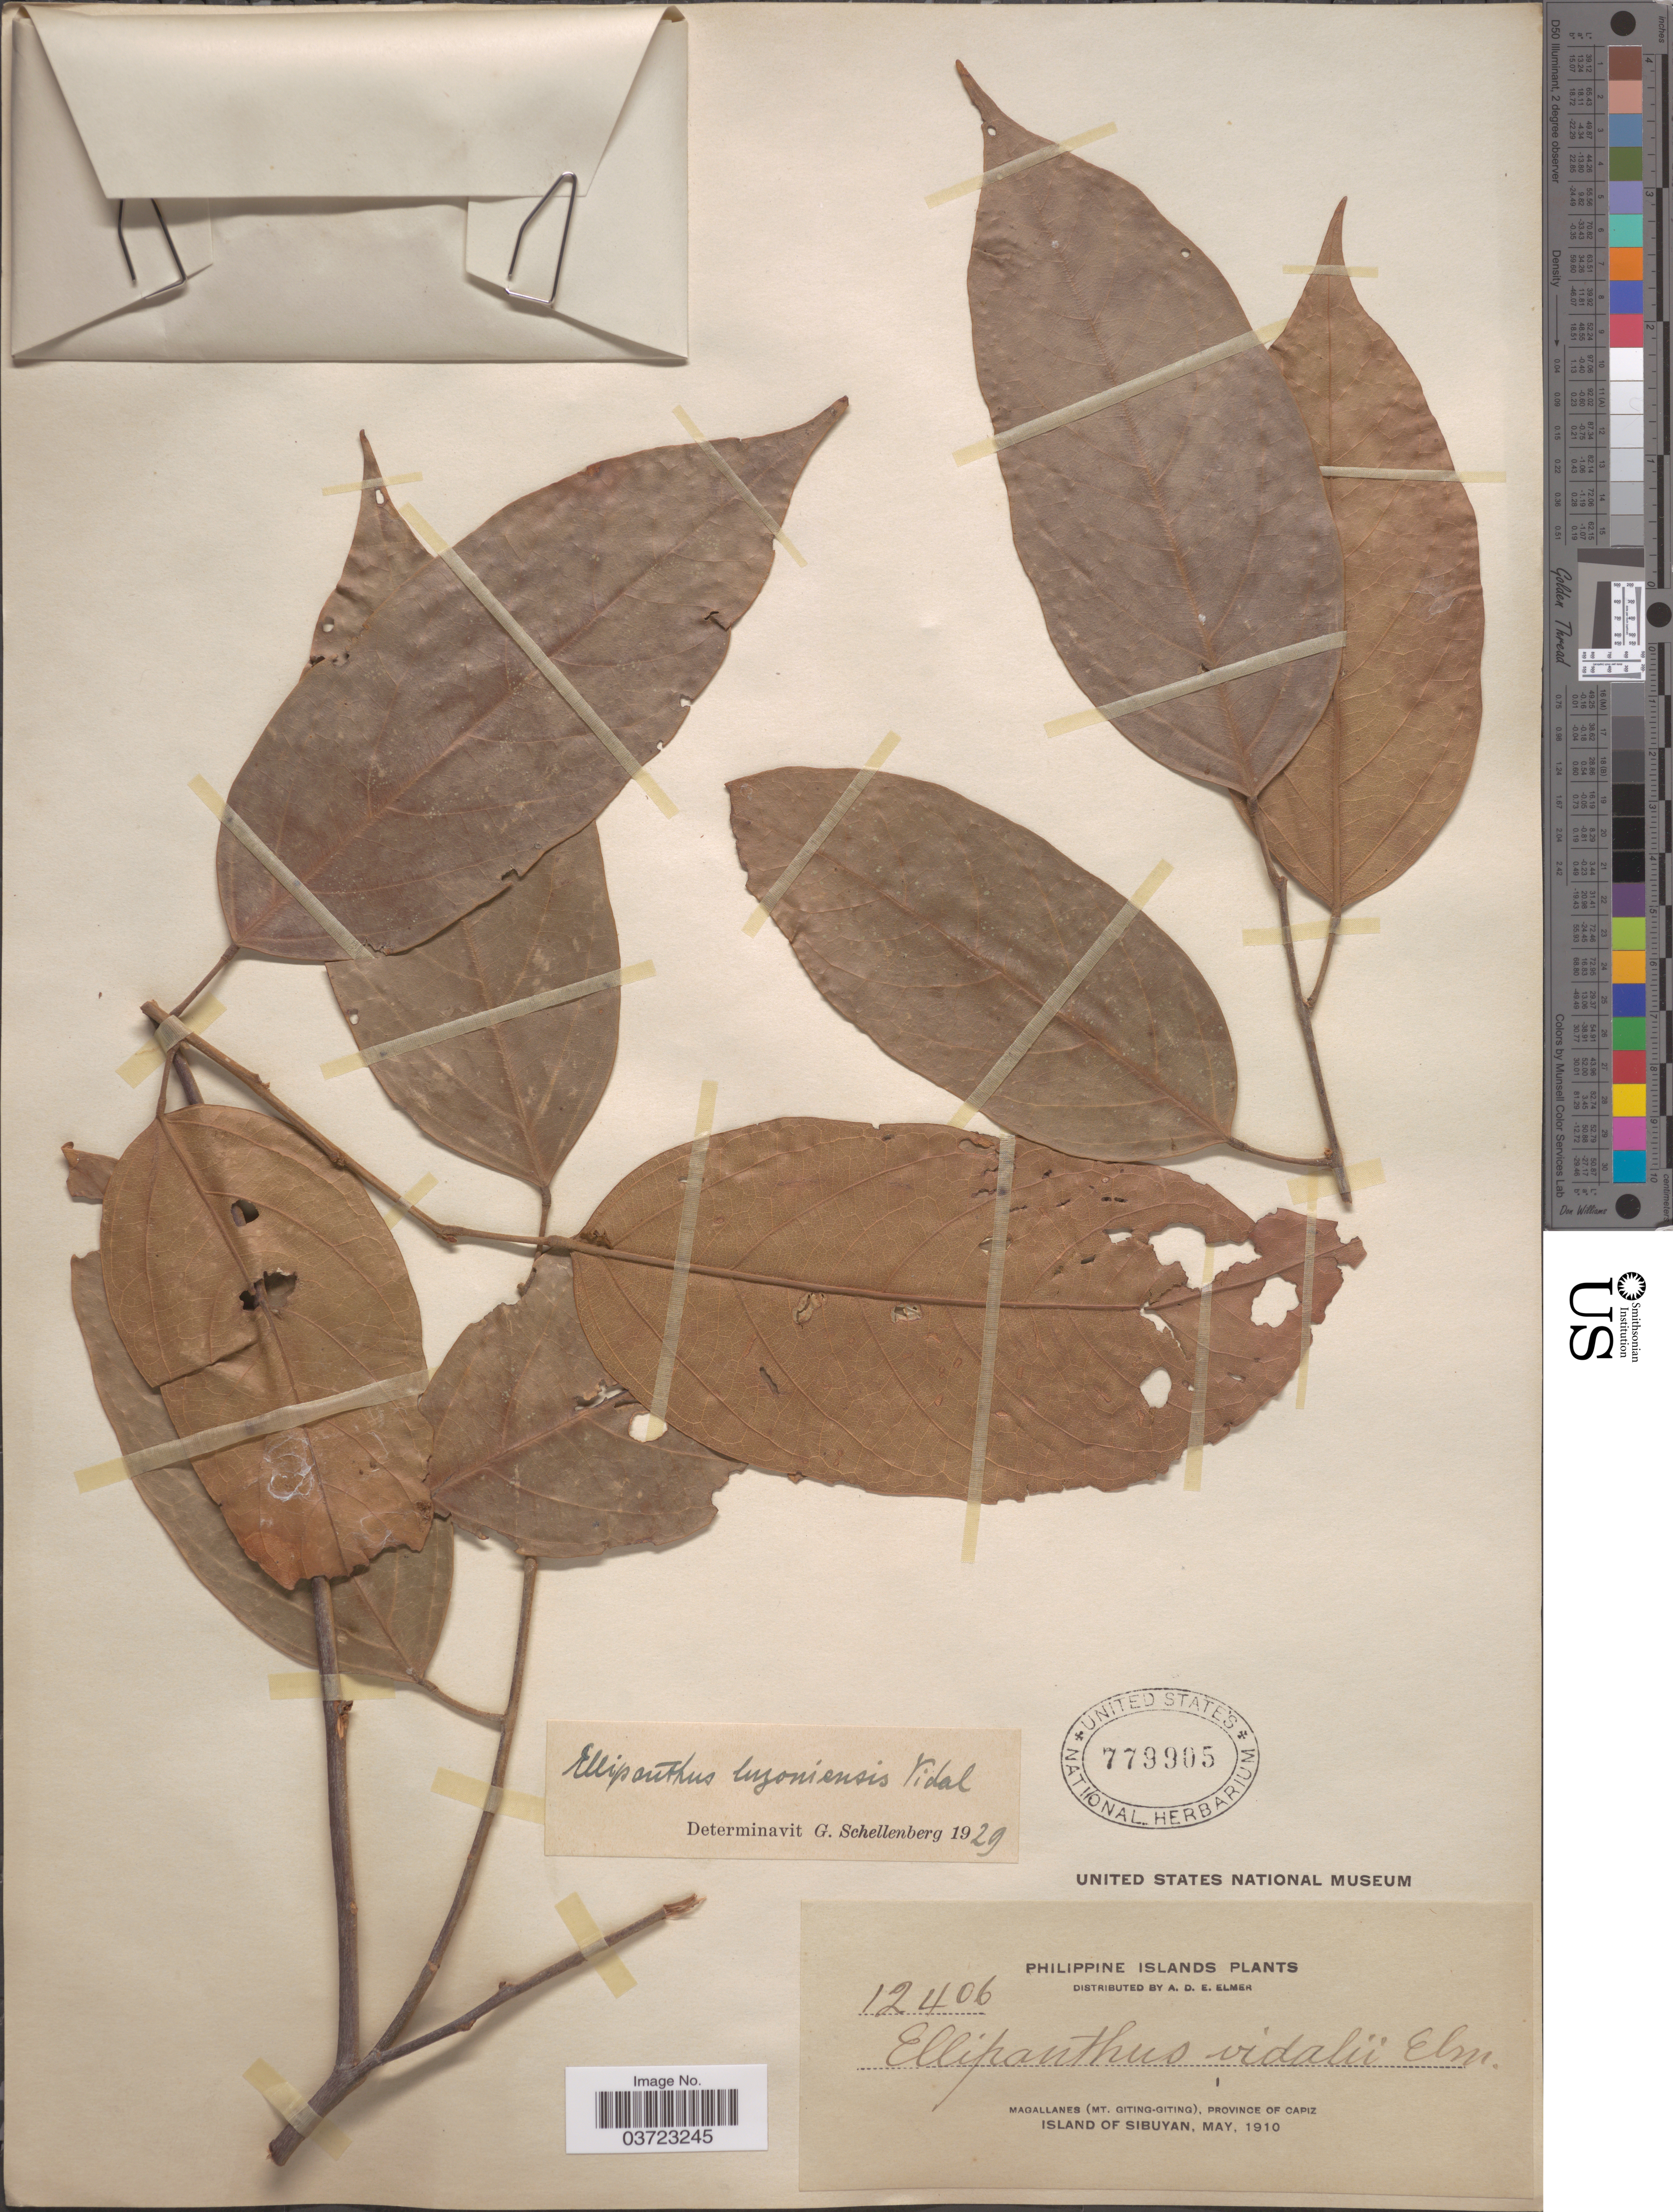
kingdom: Plantae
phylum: Tracheophyta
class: Magnoliopsida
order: Oxalidales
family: Connaraceae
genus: Ellipanthus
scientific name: Ellipanthus luzoniensis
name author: S. Vidal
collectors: A. D. E. Elmer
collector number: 12406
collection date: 1910-05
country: Philippines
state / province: Western Visayas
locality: Philippine Islands. Magallanes (Mt. Giting-Giting), Province of Capiz, Island of Sibuyan.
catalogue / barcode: US 779905